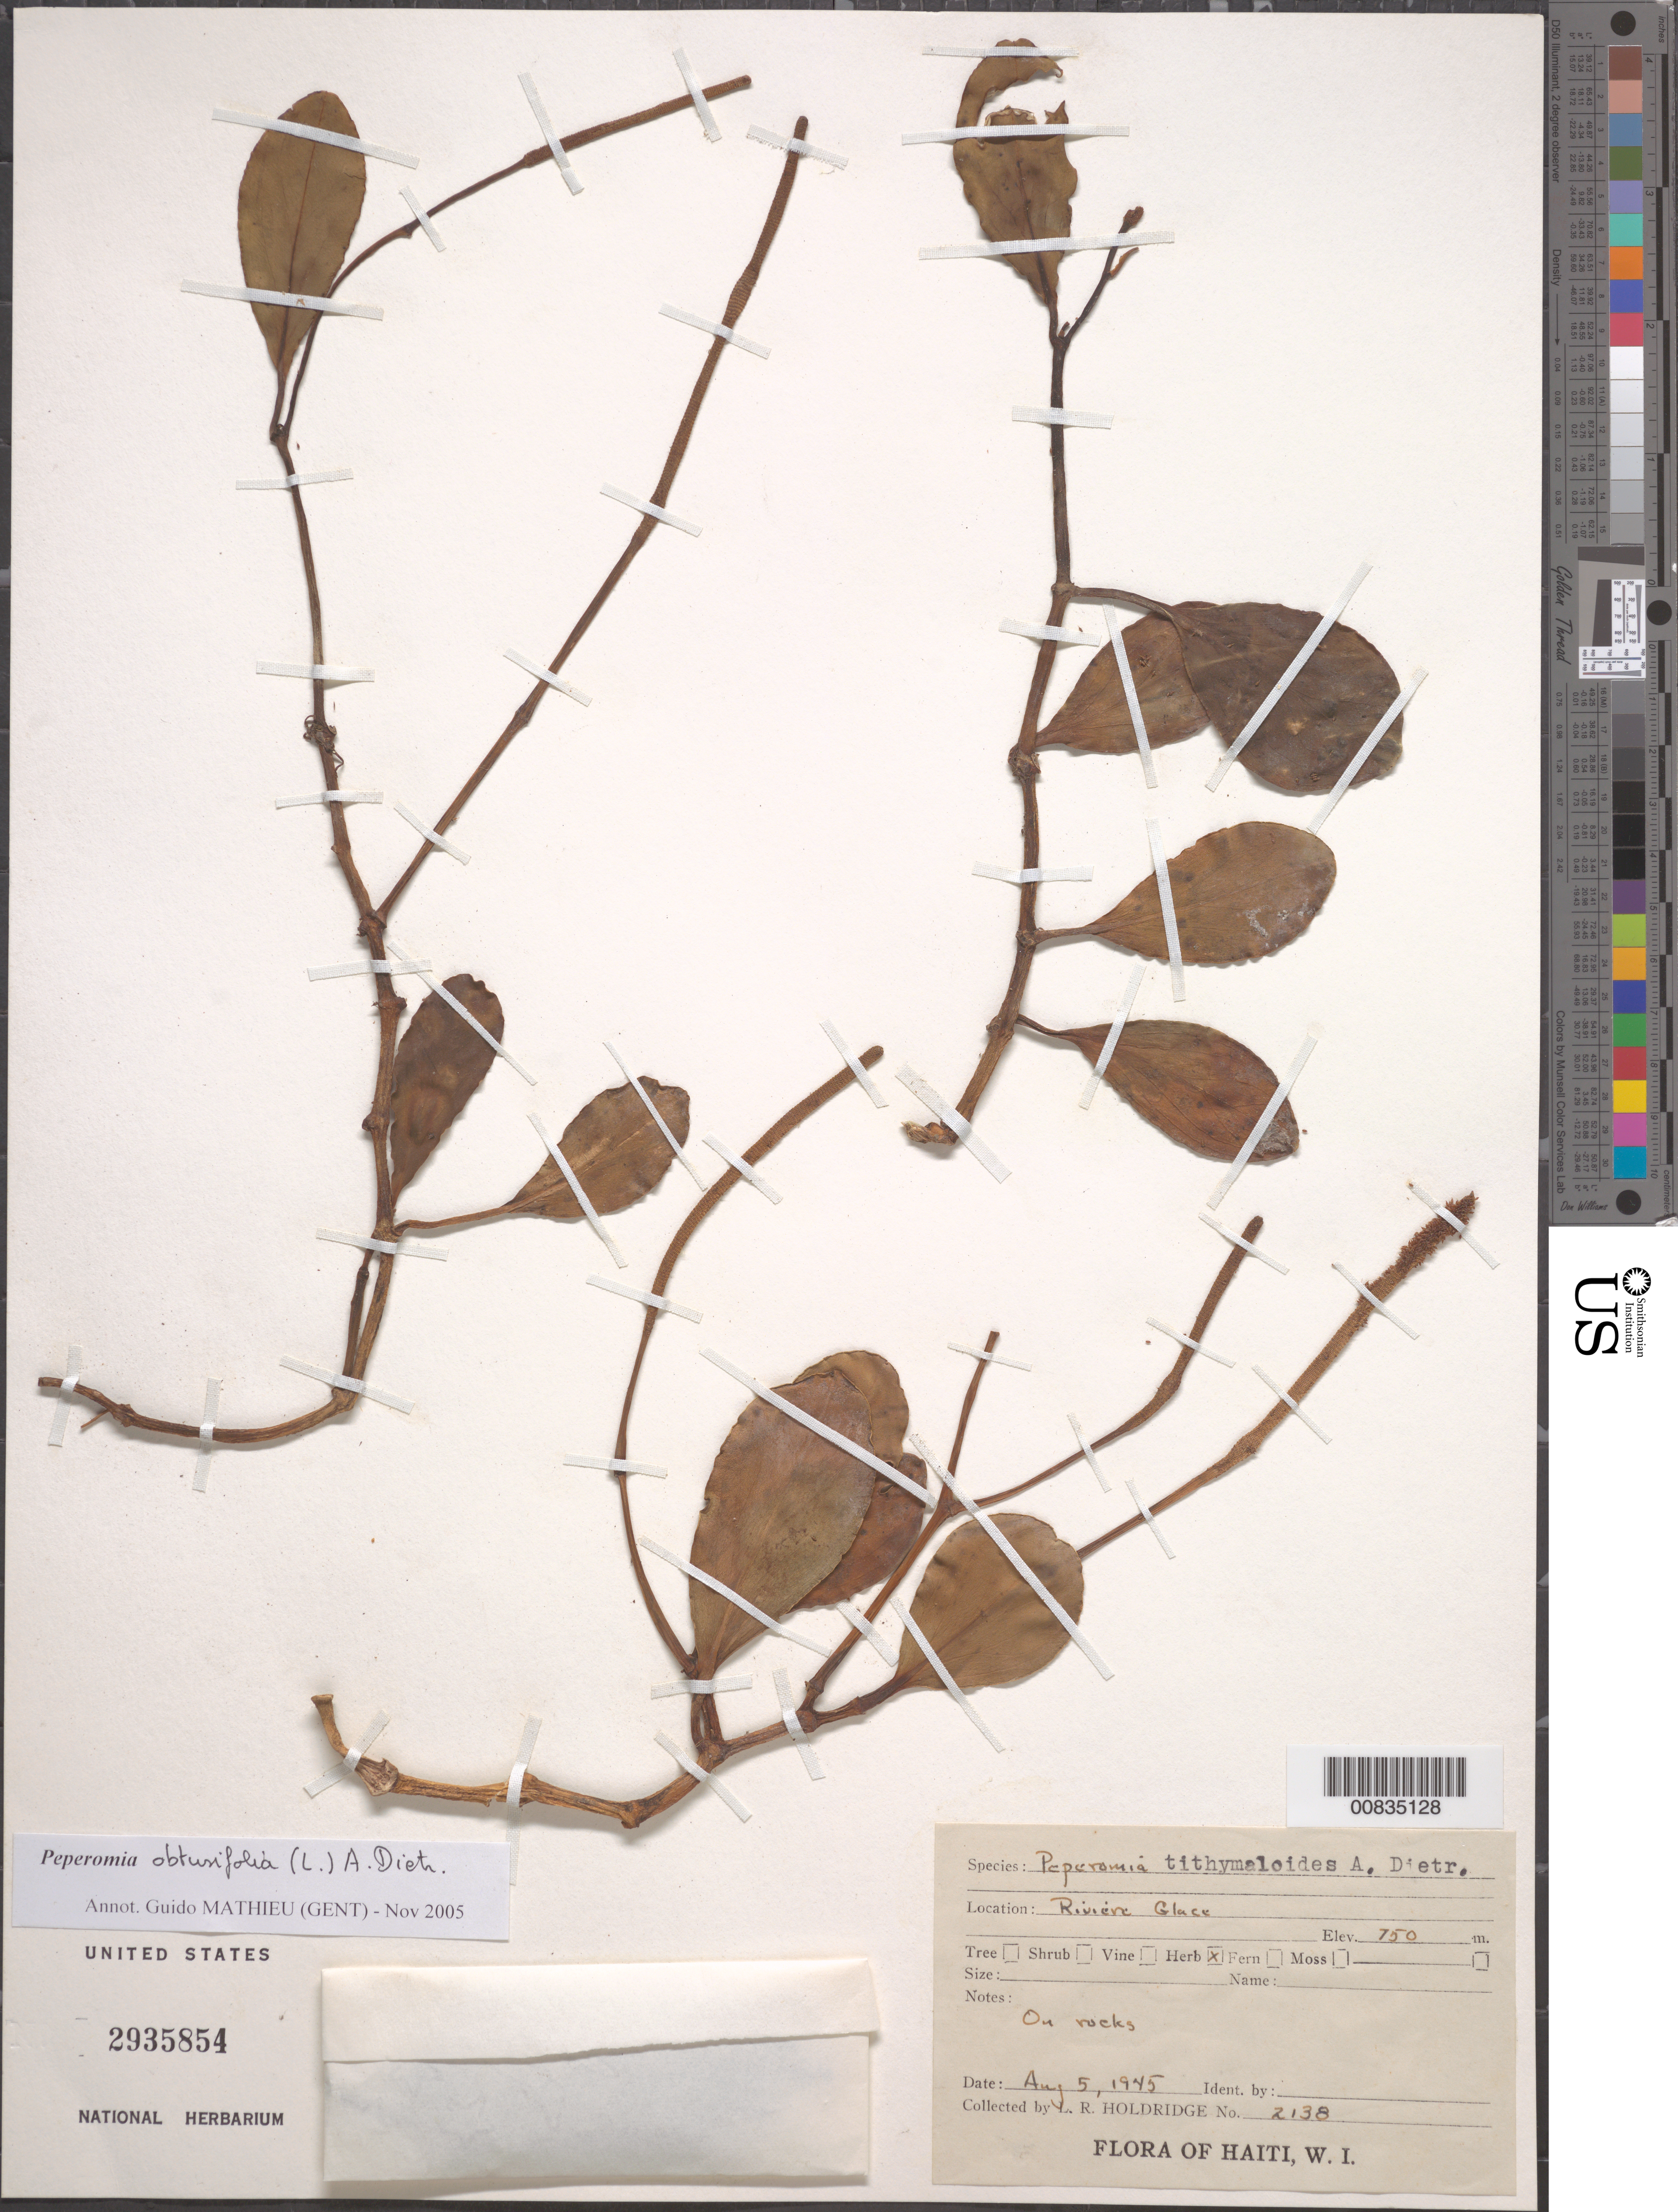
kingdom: Plantae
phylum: Tracheophyta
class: Magnoliopsida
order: Piperales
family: Piperaceae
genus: Peperomia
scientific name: Peperomia obtusifolia var. obtusifolia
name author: (L.) A. Dietr.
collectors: L. Holdridge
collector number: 2138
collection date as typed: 05 Aug 1945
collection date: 1945-08-05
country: Haiti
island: Hispaniola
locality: Riviére Glace.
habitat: On rocks.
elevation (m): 750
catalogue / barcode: US 2935854